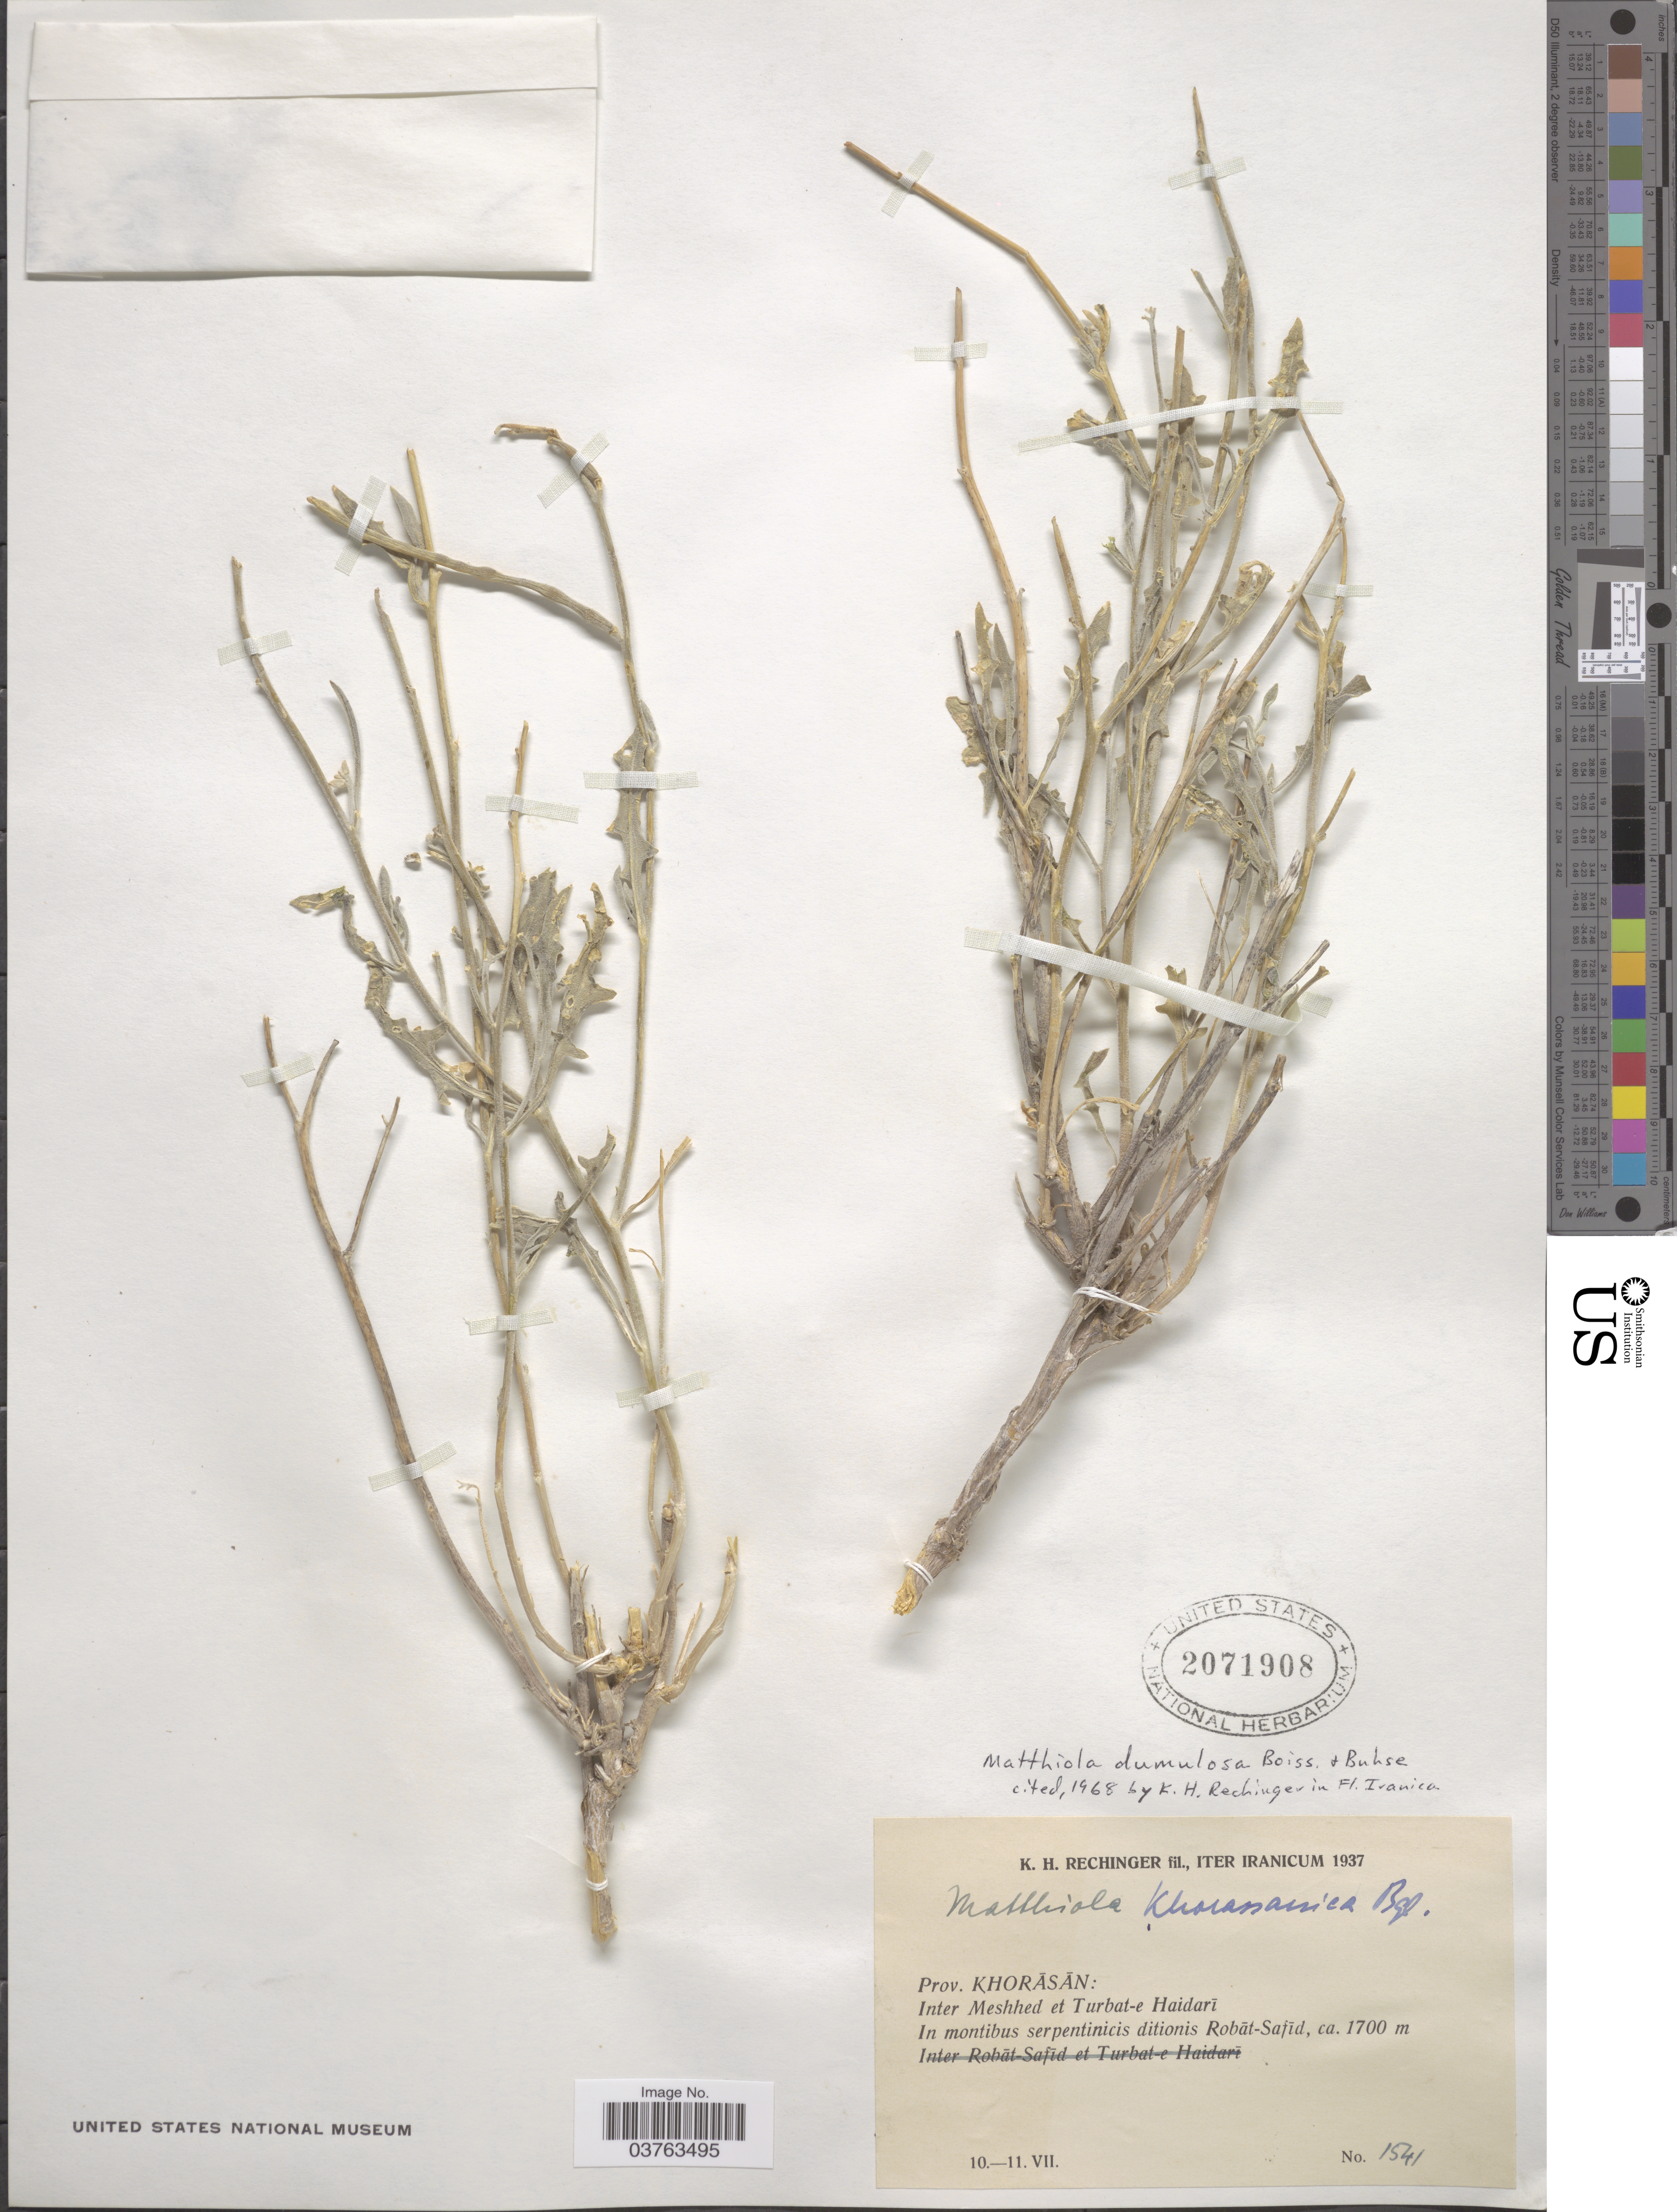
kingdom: Plantae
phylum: Tracheophyta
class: Magnoliopsida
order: Brassicales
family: Brassicaceae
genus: Matthiola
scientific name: Matthiola dumulosa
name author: Boiss. & Buhse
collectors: K. H. Rechinger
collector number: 1541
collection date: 1937-07-10/1937-07-11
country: Iran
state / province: Khorasan [obsolete]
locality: Inter Meshhed et Turbat-e Haidari. In montibus serpentinicis ditionis Robát-Safíd.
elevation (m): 1700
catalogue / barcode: US 2071908